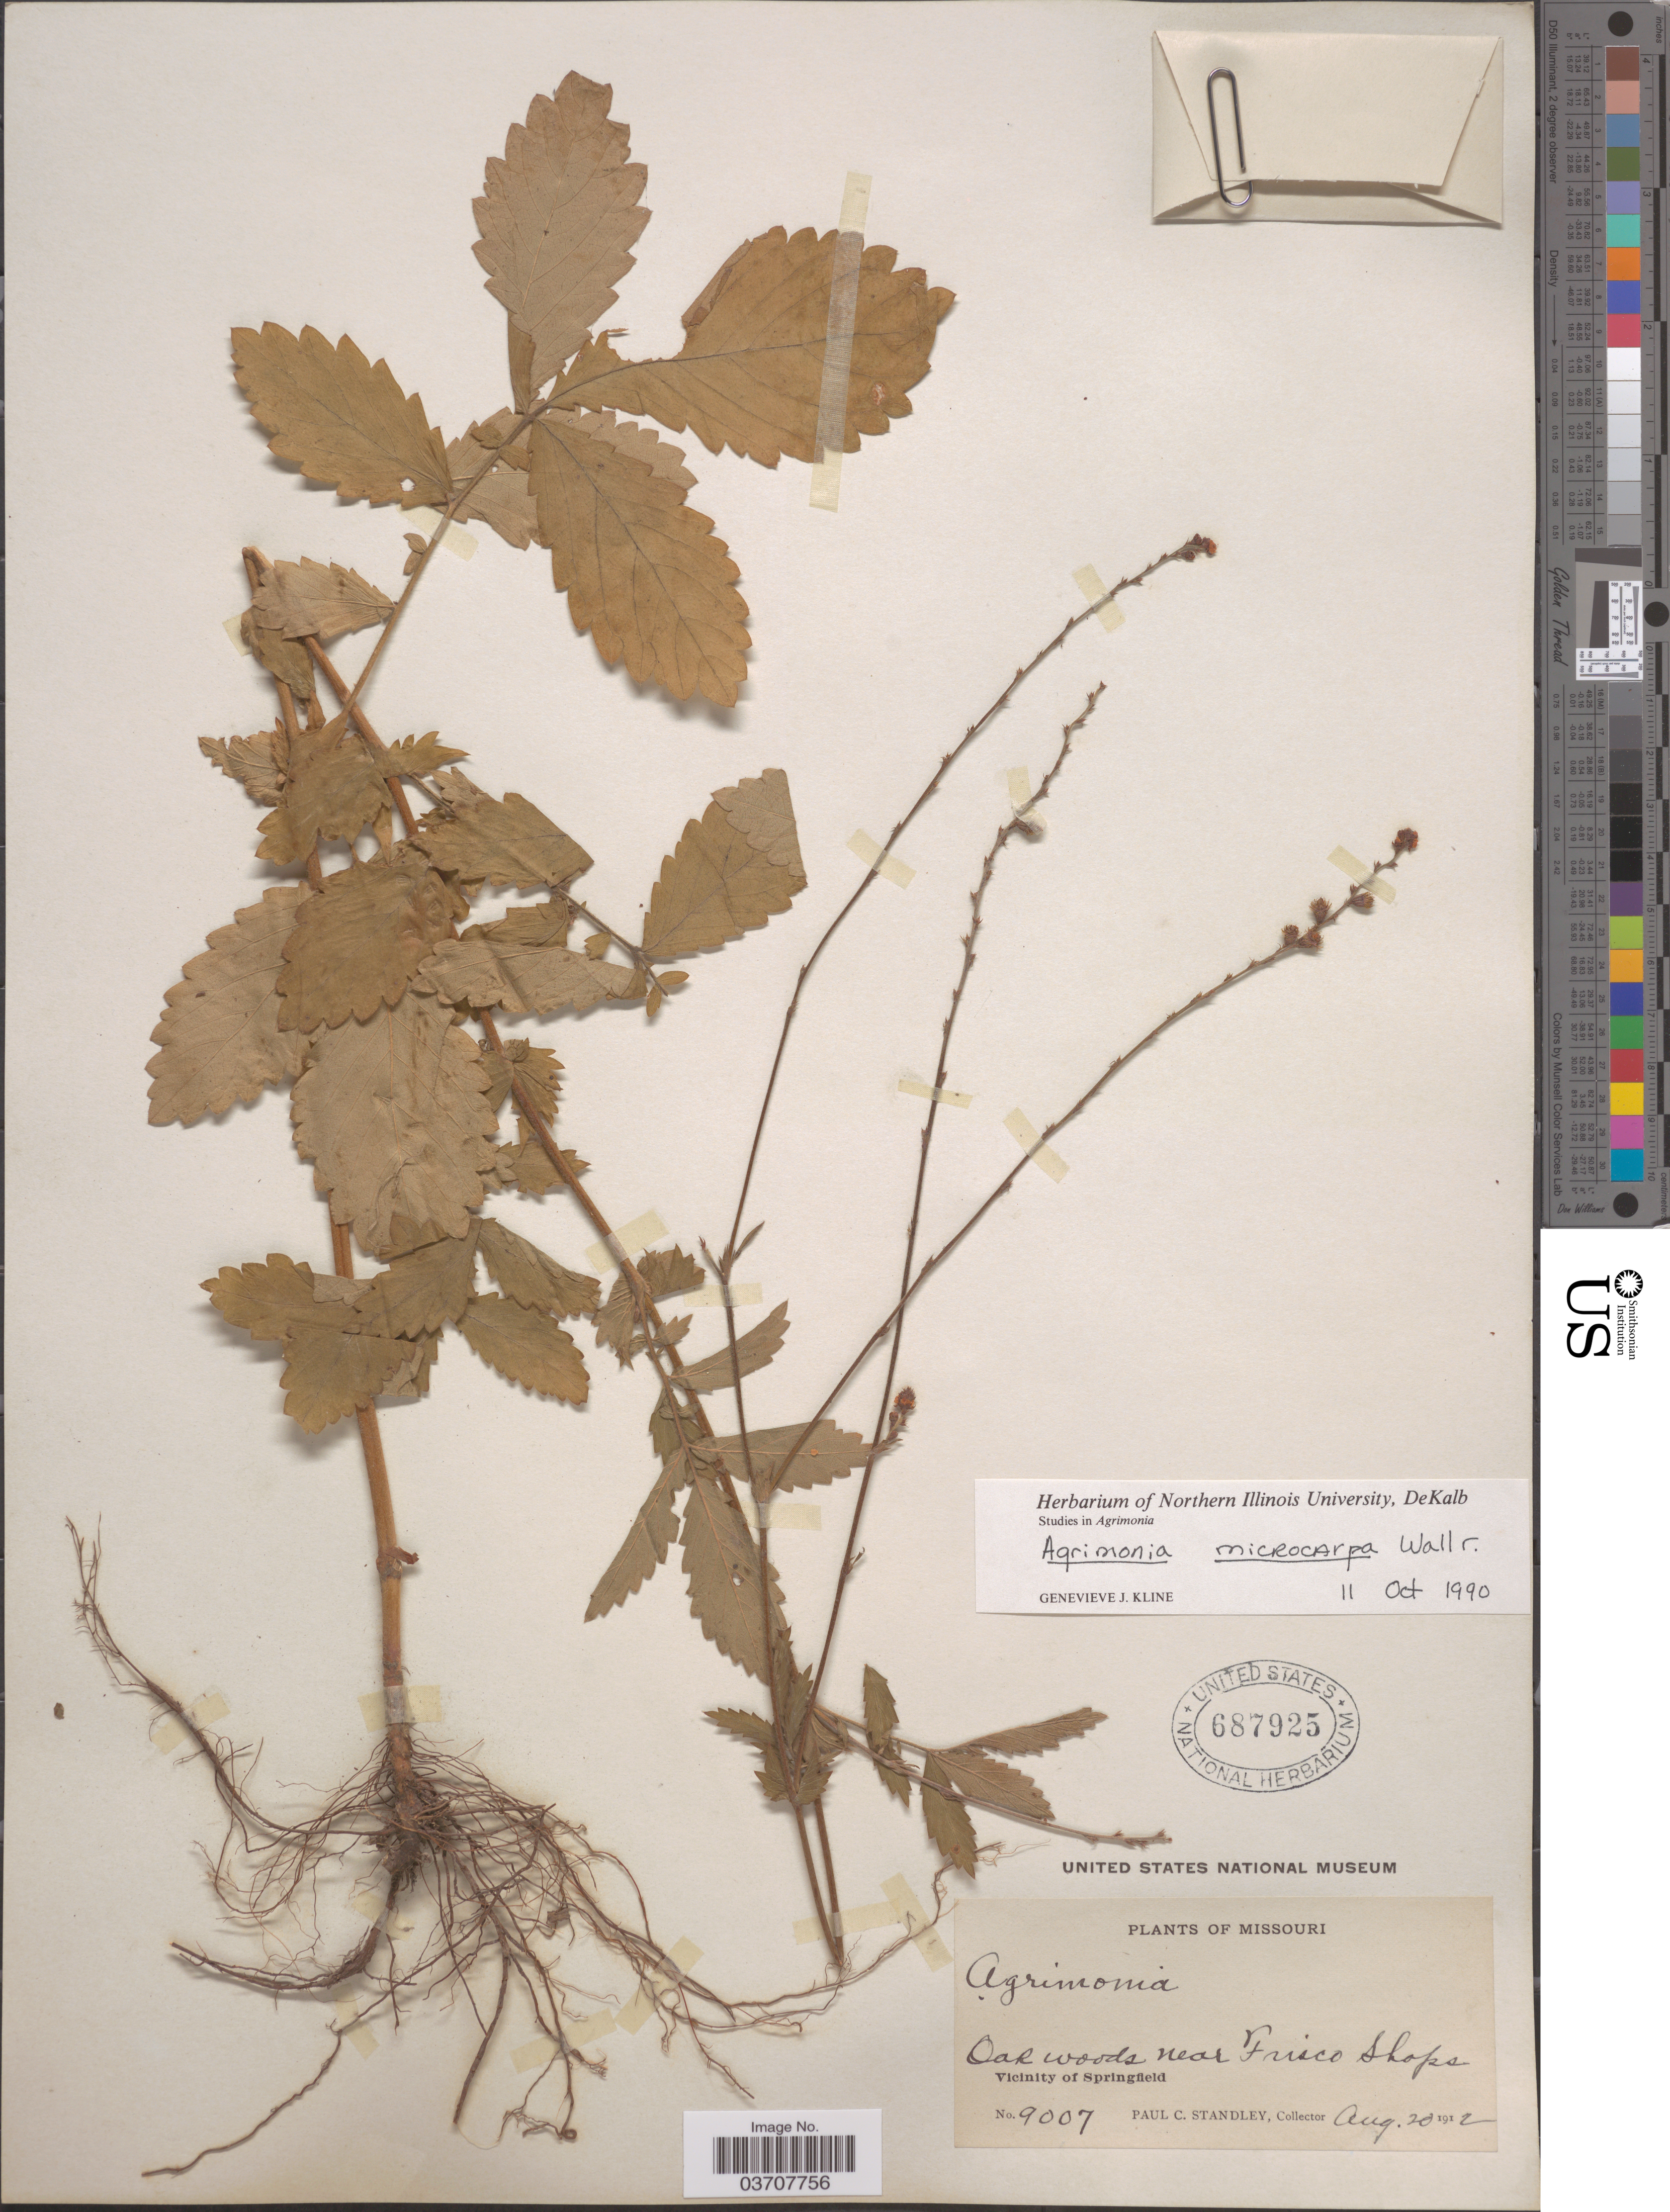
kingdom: Plantae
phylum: Tracheophyta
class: Magnoliopsida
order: Rosales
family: Rosaceae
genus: Agrimonia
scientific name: Agrimonia microcarpa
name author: Wallr.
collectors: P. C. Standley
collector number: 9007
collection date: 1912-08-20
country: United States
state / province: Missouri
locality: Oak woods near Frisco Shops. Vicinity of Springfield.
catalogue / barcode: US 687925